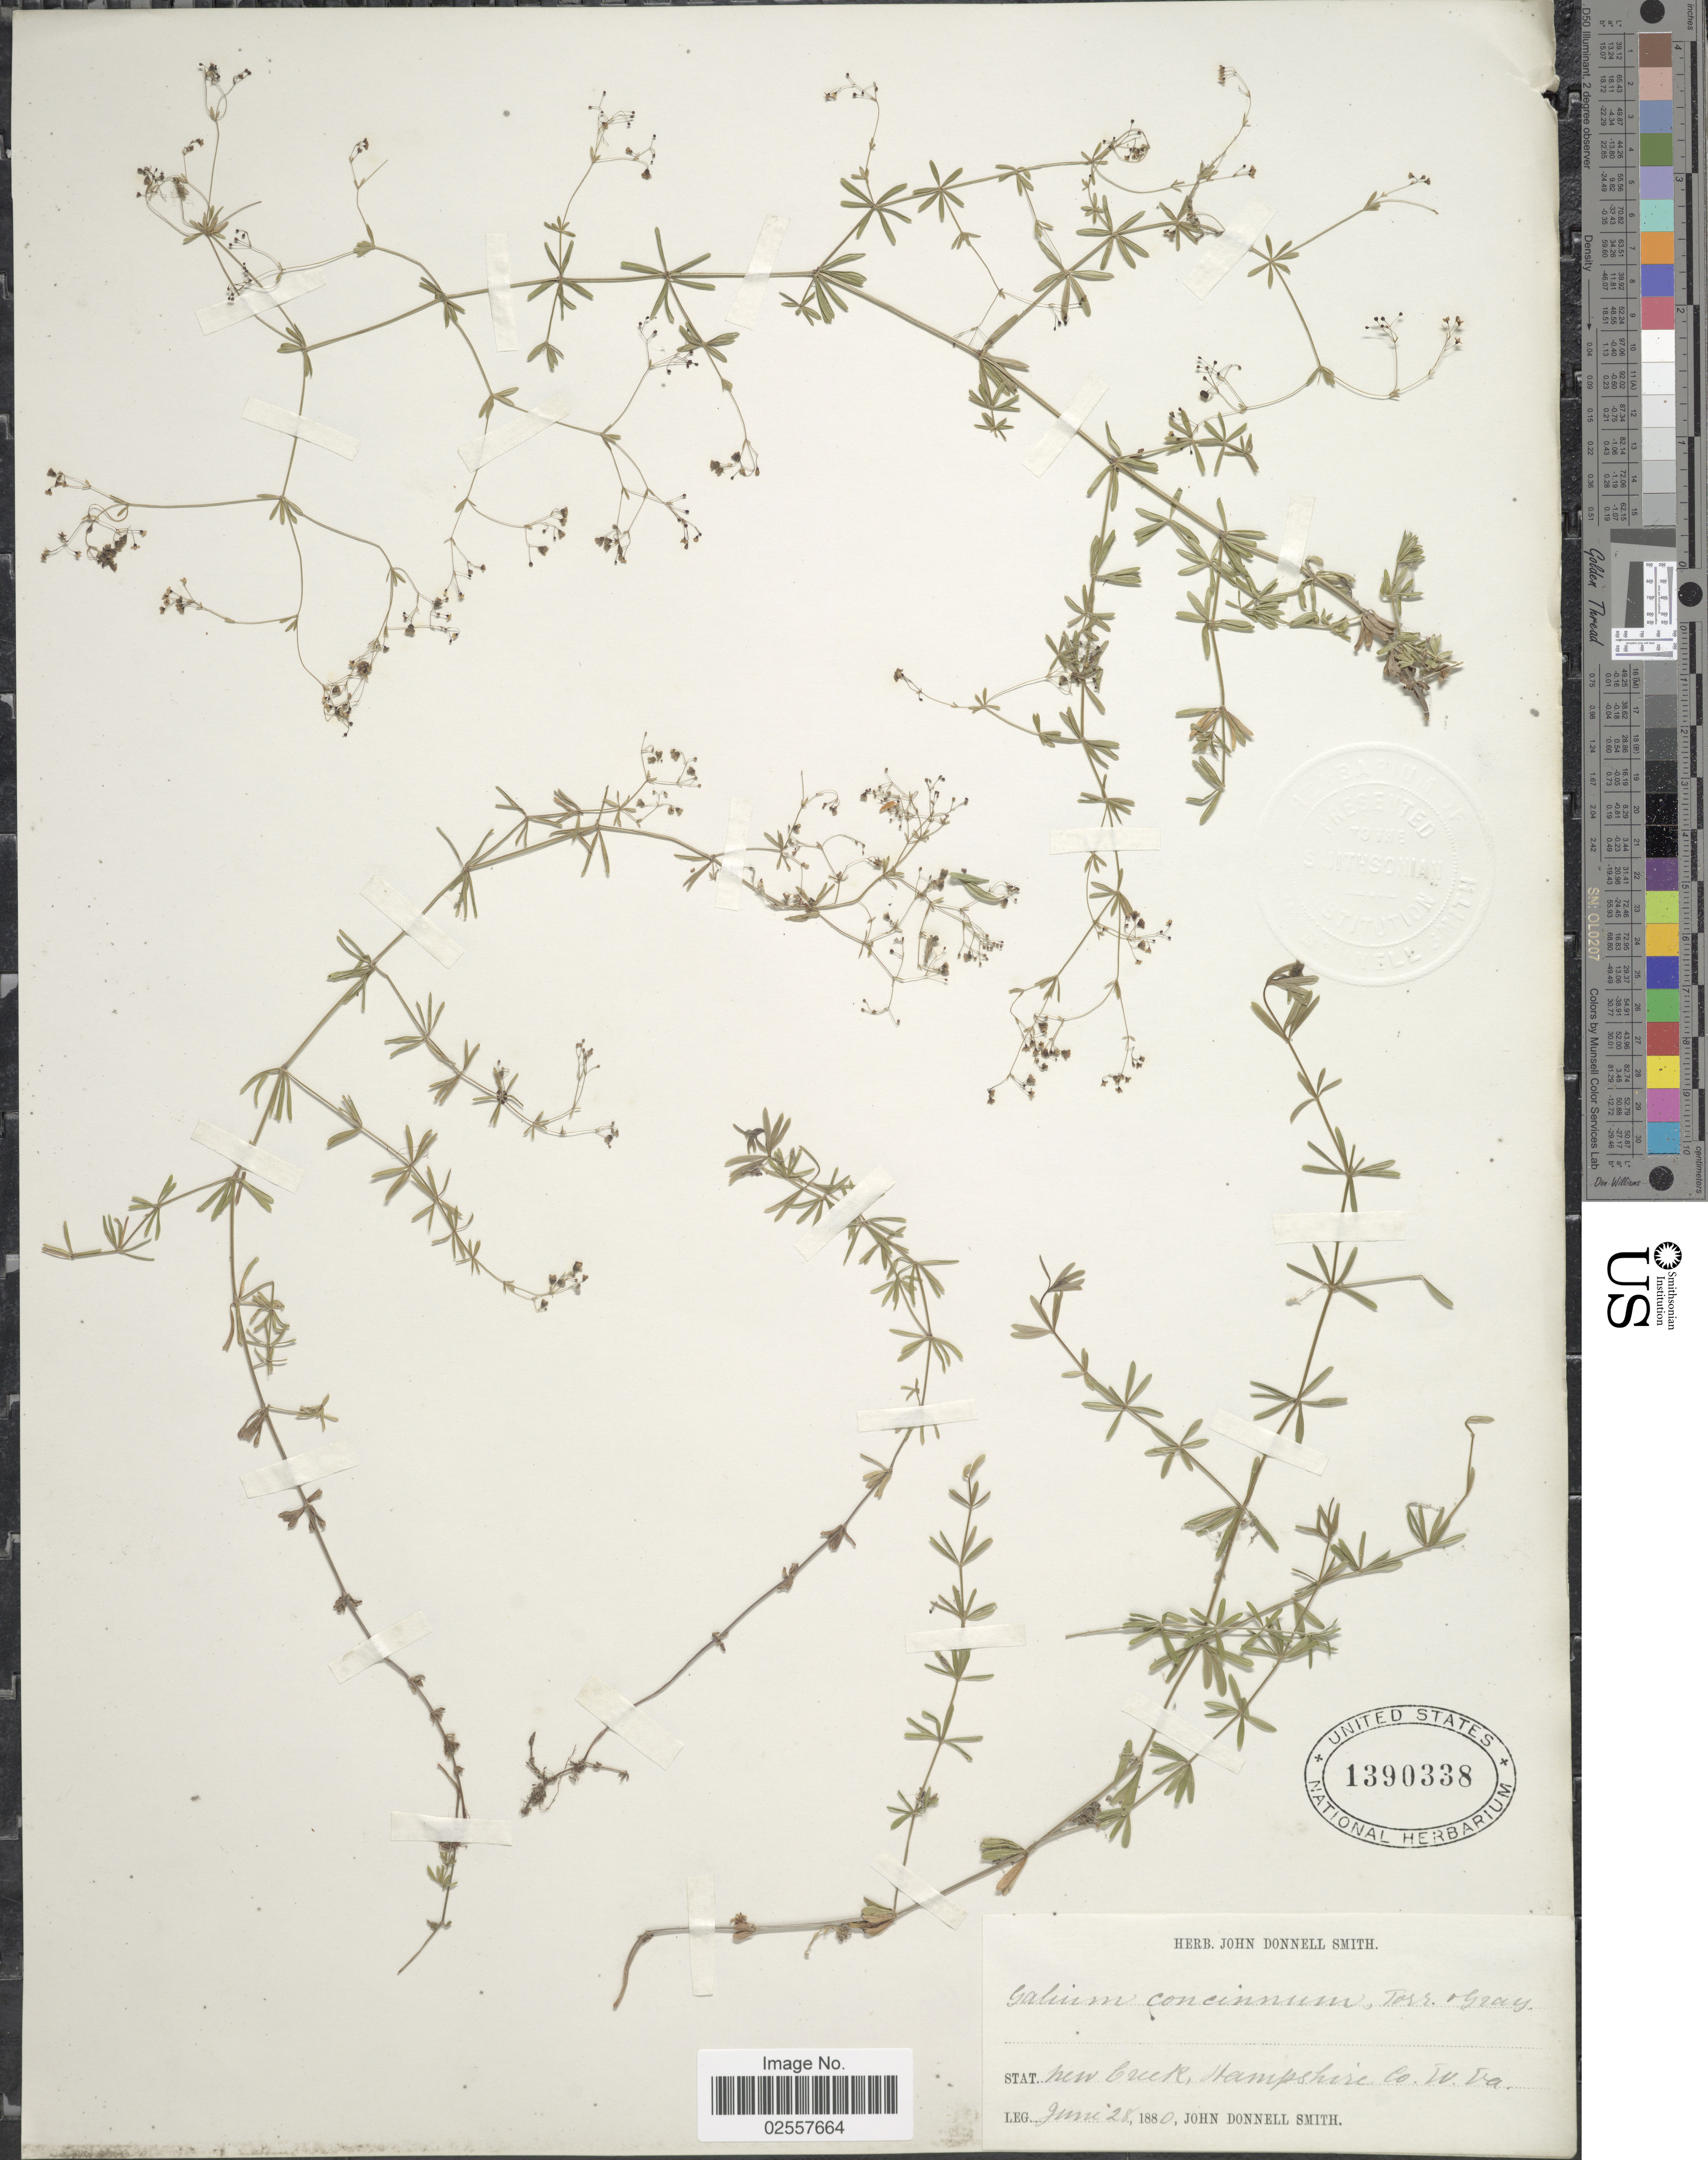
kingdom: Plantae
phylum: Tracheophyta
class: Magnoliopsida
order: Gentianales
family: Rubiaceae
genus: Galium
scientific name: Galium concinnum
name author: Torr. & A. Gray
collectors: J. Donnell Smith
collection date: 1880-06-28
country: United States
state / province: West Virginia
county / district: Hampshire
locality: New Creek, Hampshire Co.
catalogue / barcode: US 1390338